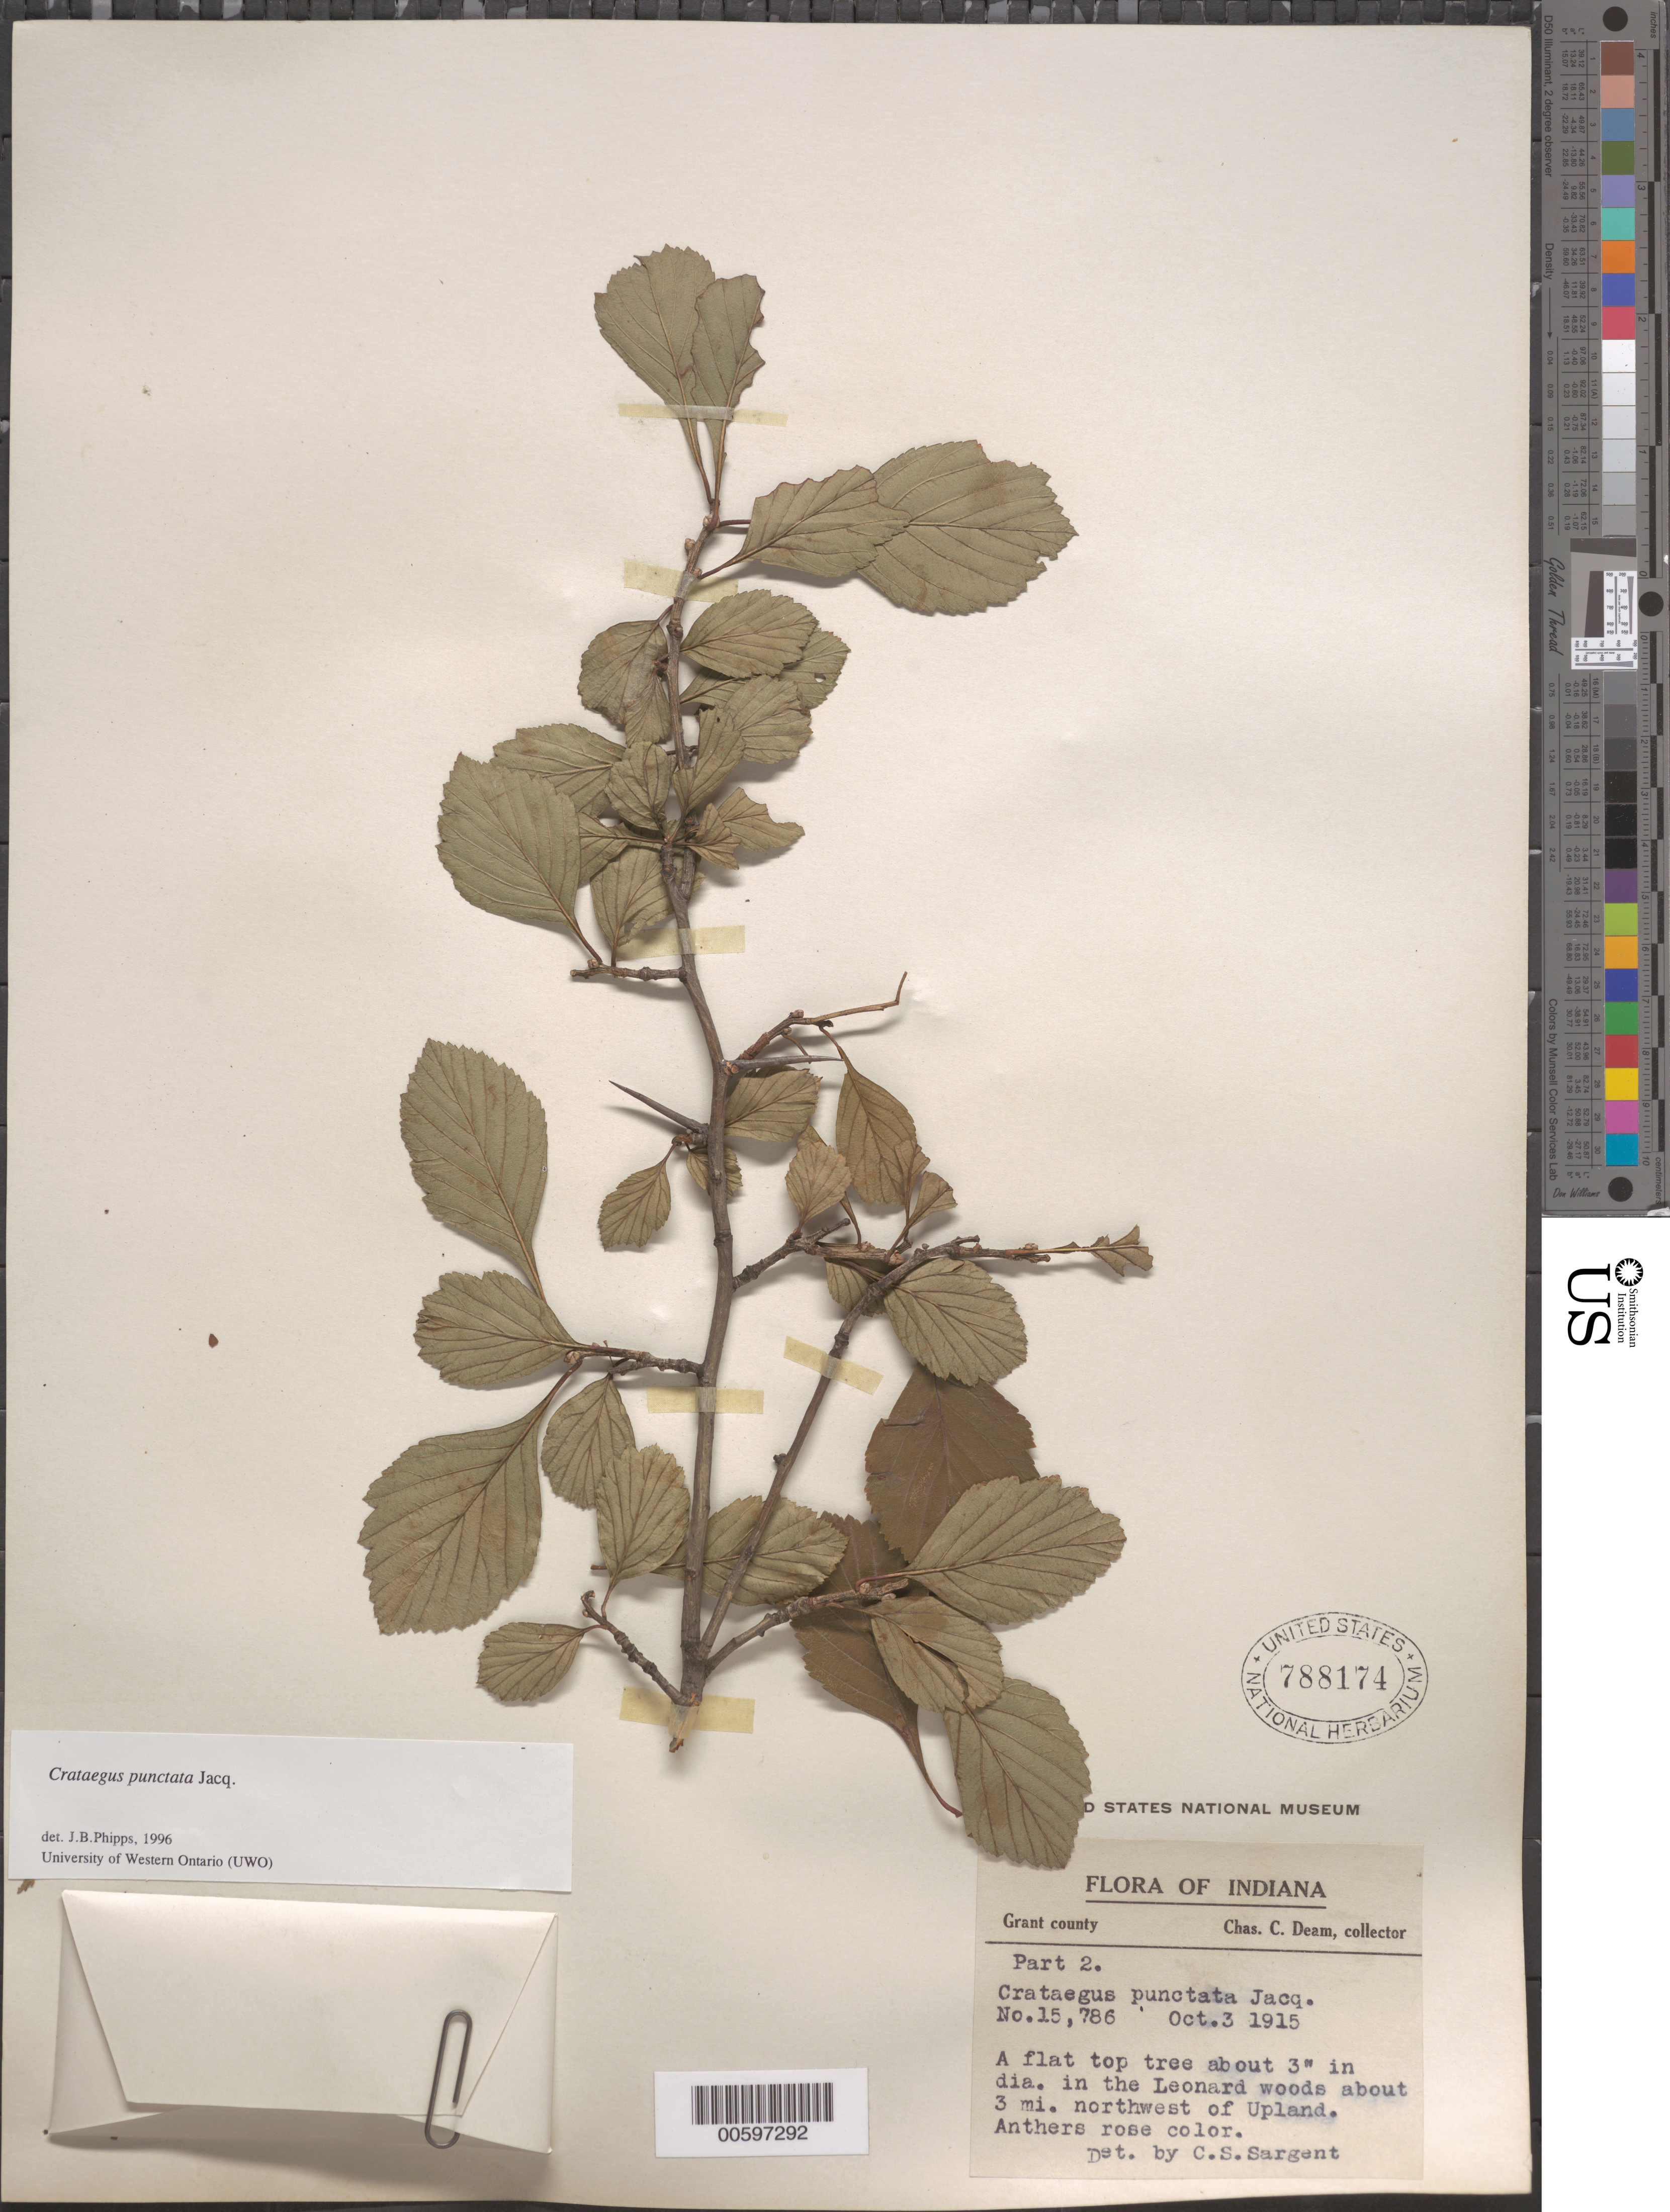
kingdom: Plantae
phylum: Tracheophyta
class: Magnoliopsida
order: Rosales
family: Rosaceae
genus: Crataegus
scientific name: Crataegus punctata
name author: Jacq.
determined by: Sargent, C. S.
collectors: C. C. Deam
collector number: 15786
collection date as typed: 03 Oct 1915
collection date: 1915-10-03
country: United States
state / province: Indiana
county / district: Grant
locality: In the Leonard woods about 3 mi. NW of Upland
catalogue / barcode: US 788174